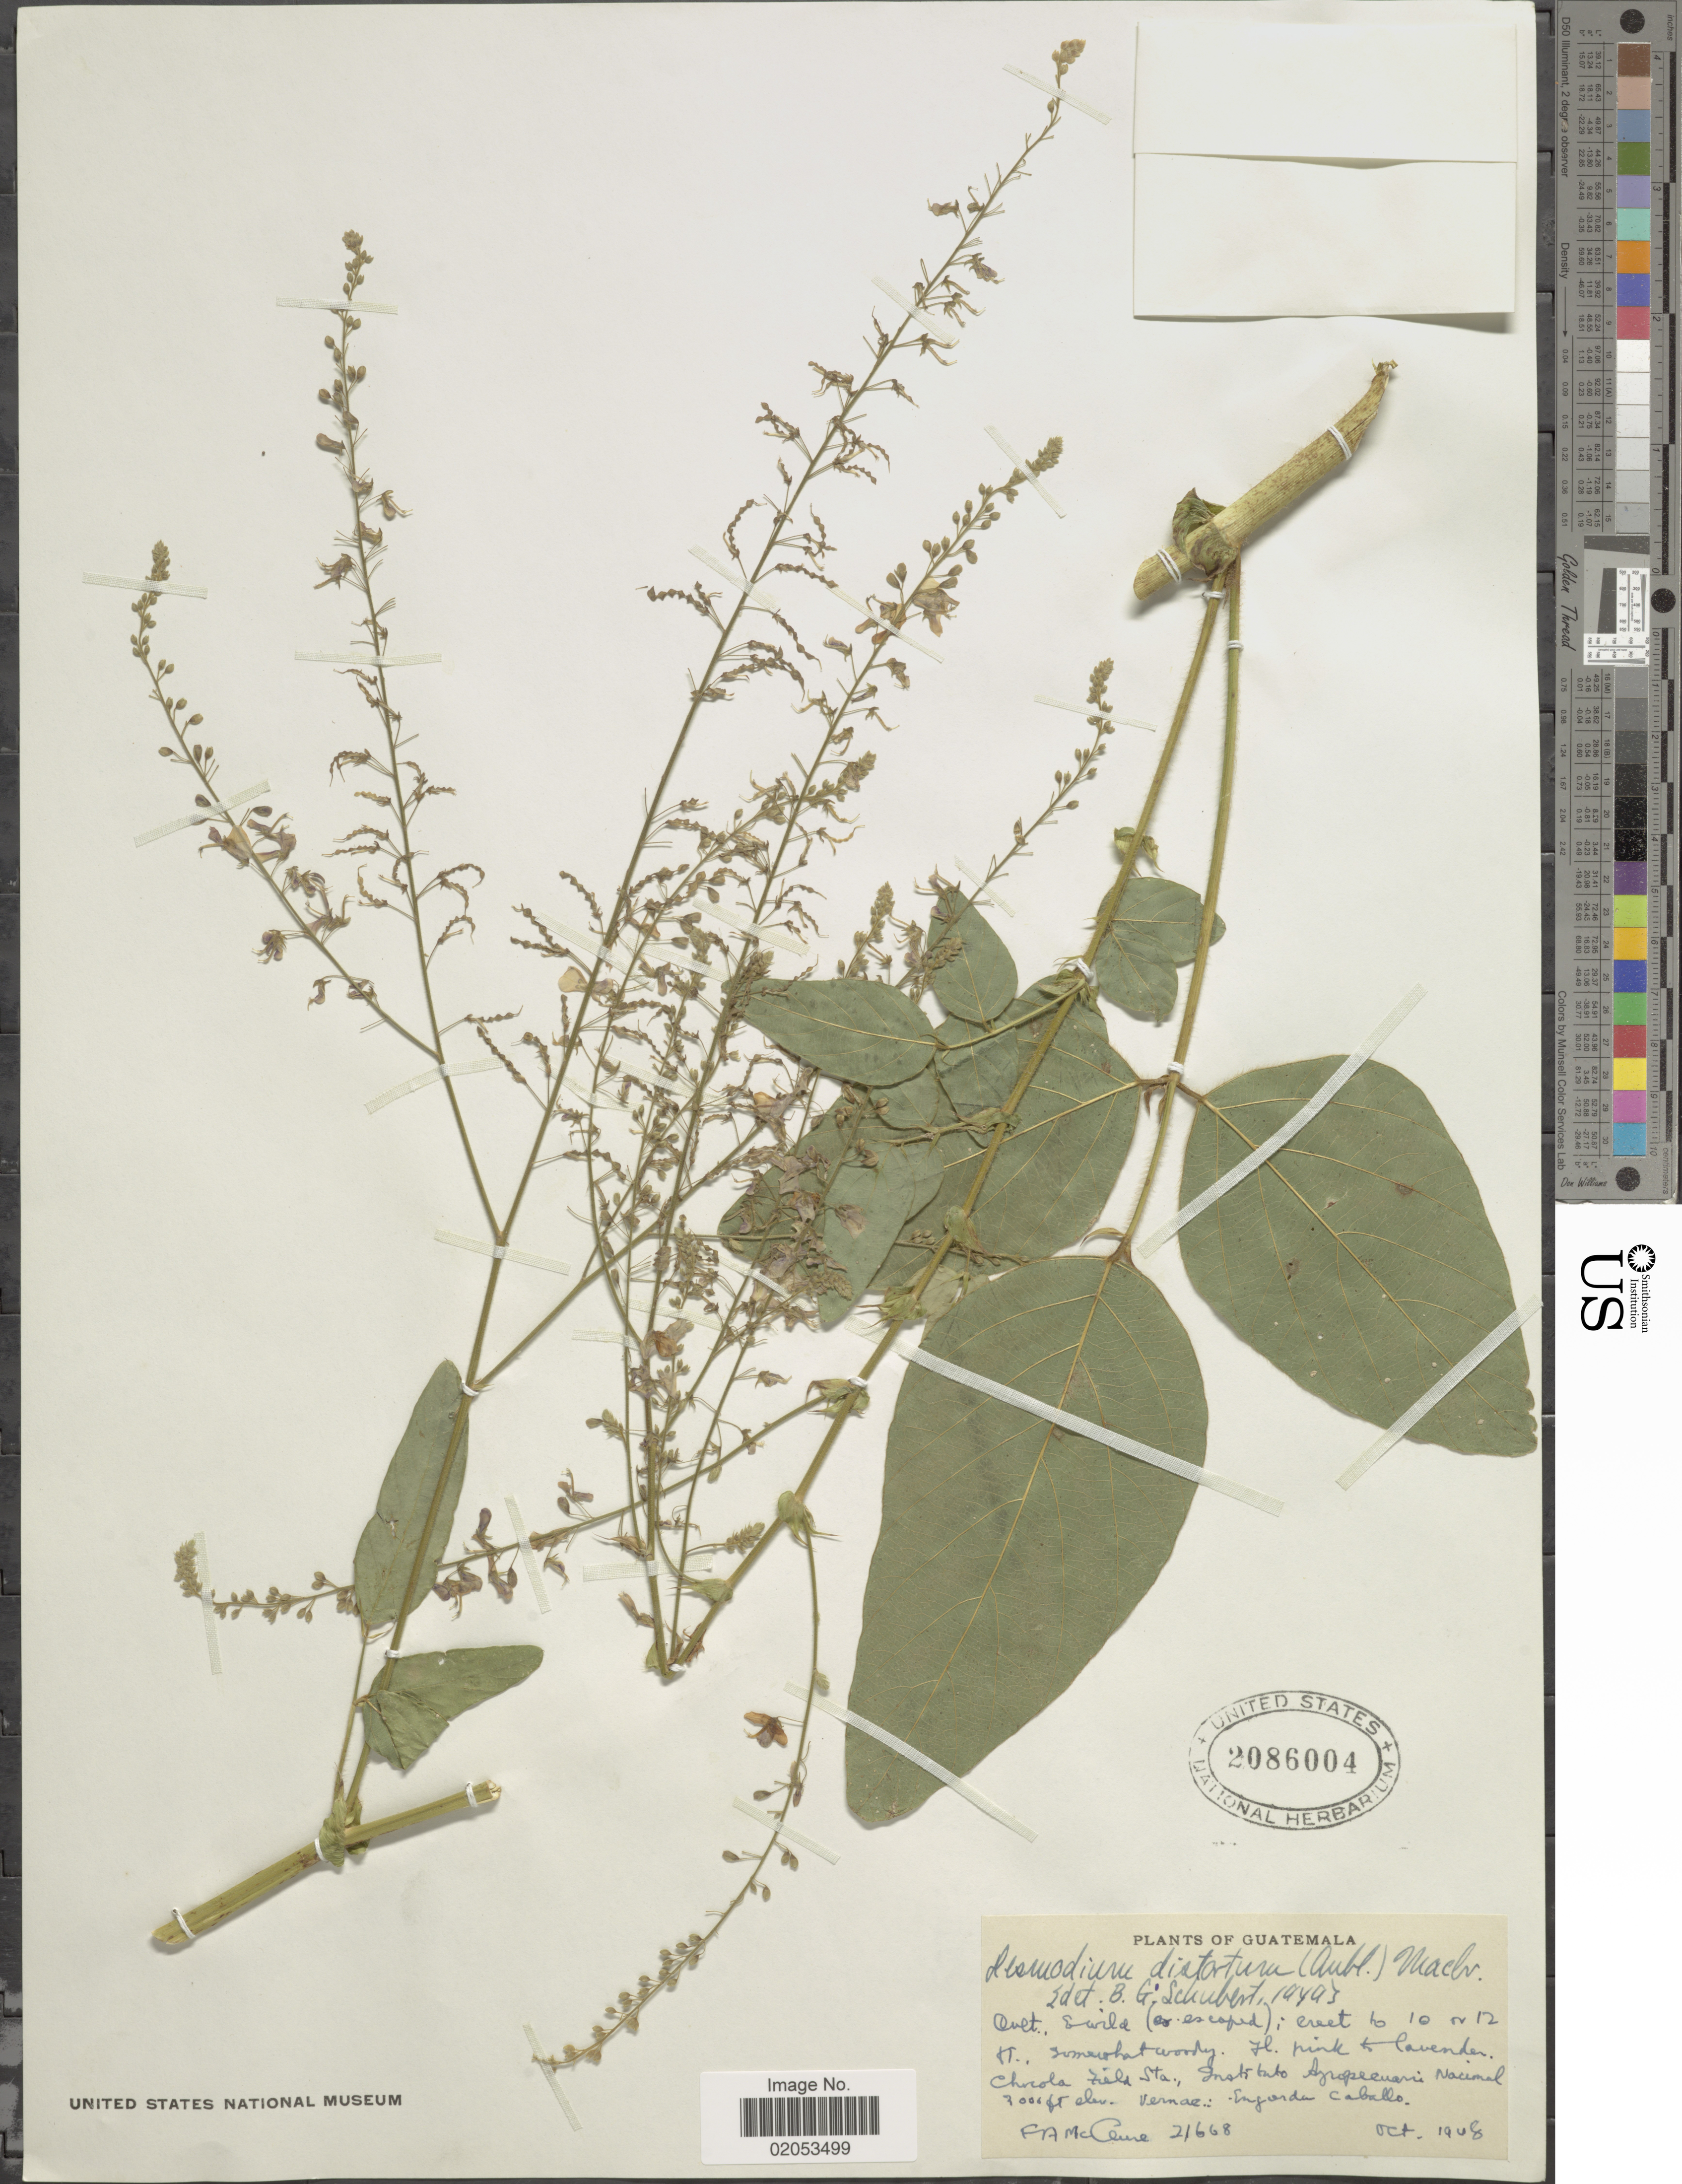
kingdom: Plantae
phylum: Tracheophyta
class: Magnoliopsida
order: Fabales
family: Fabaceae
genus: Desmodium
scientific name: Desmodium distortum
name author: (Aubl.) J.F. Macbr.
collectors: F. A. McClure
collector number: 21668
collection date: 1949-10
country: Guatemala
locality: Charcola Field Sta. Instituto Agropecuario Nacional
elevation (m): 2134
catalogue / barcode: US 2086004